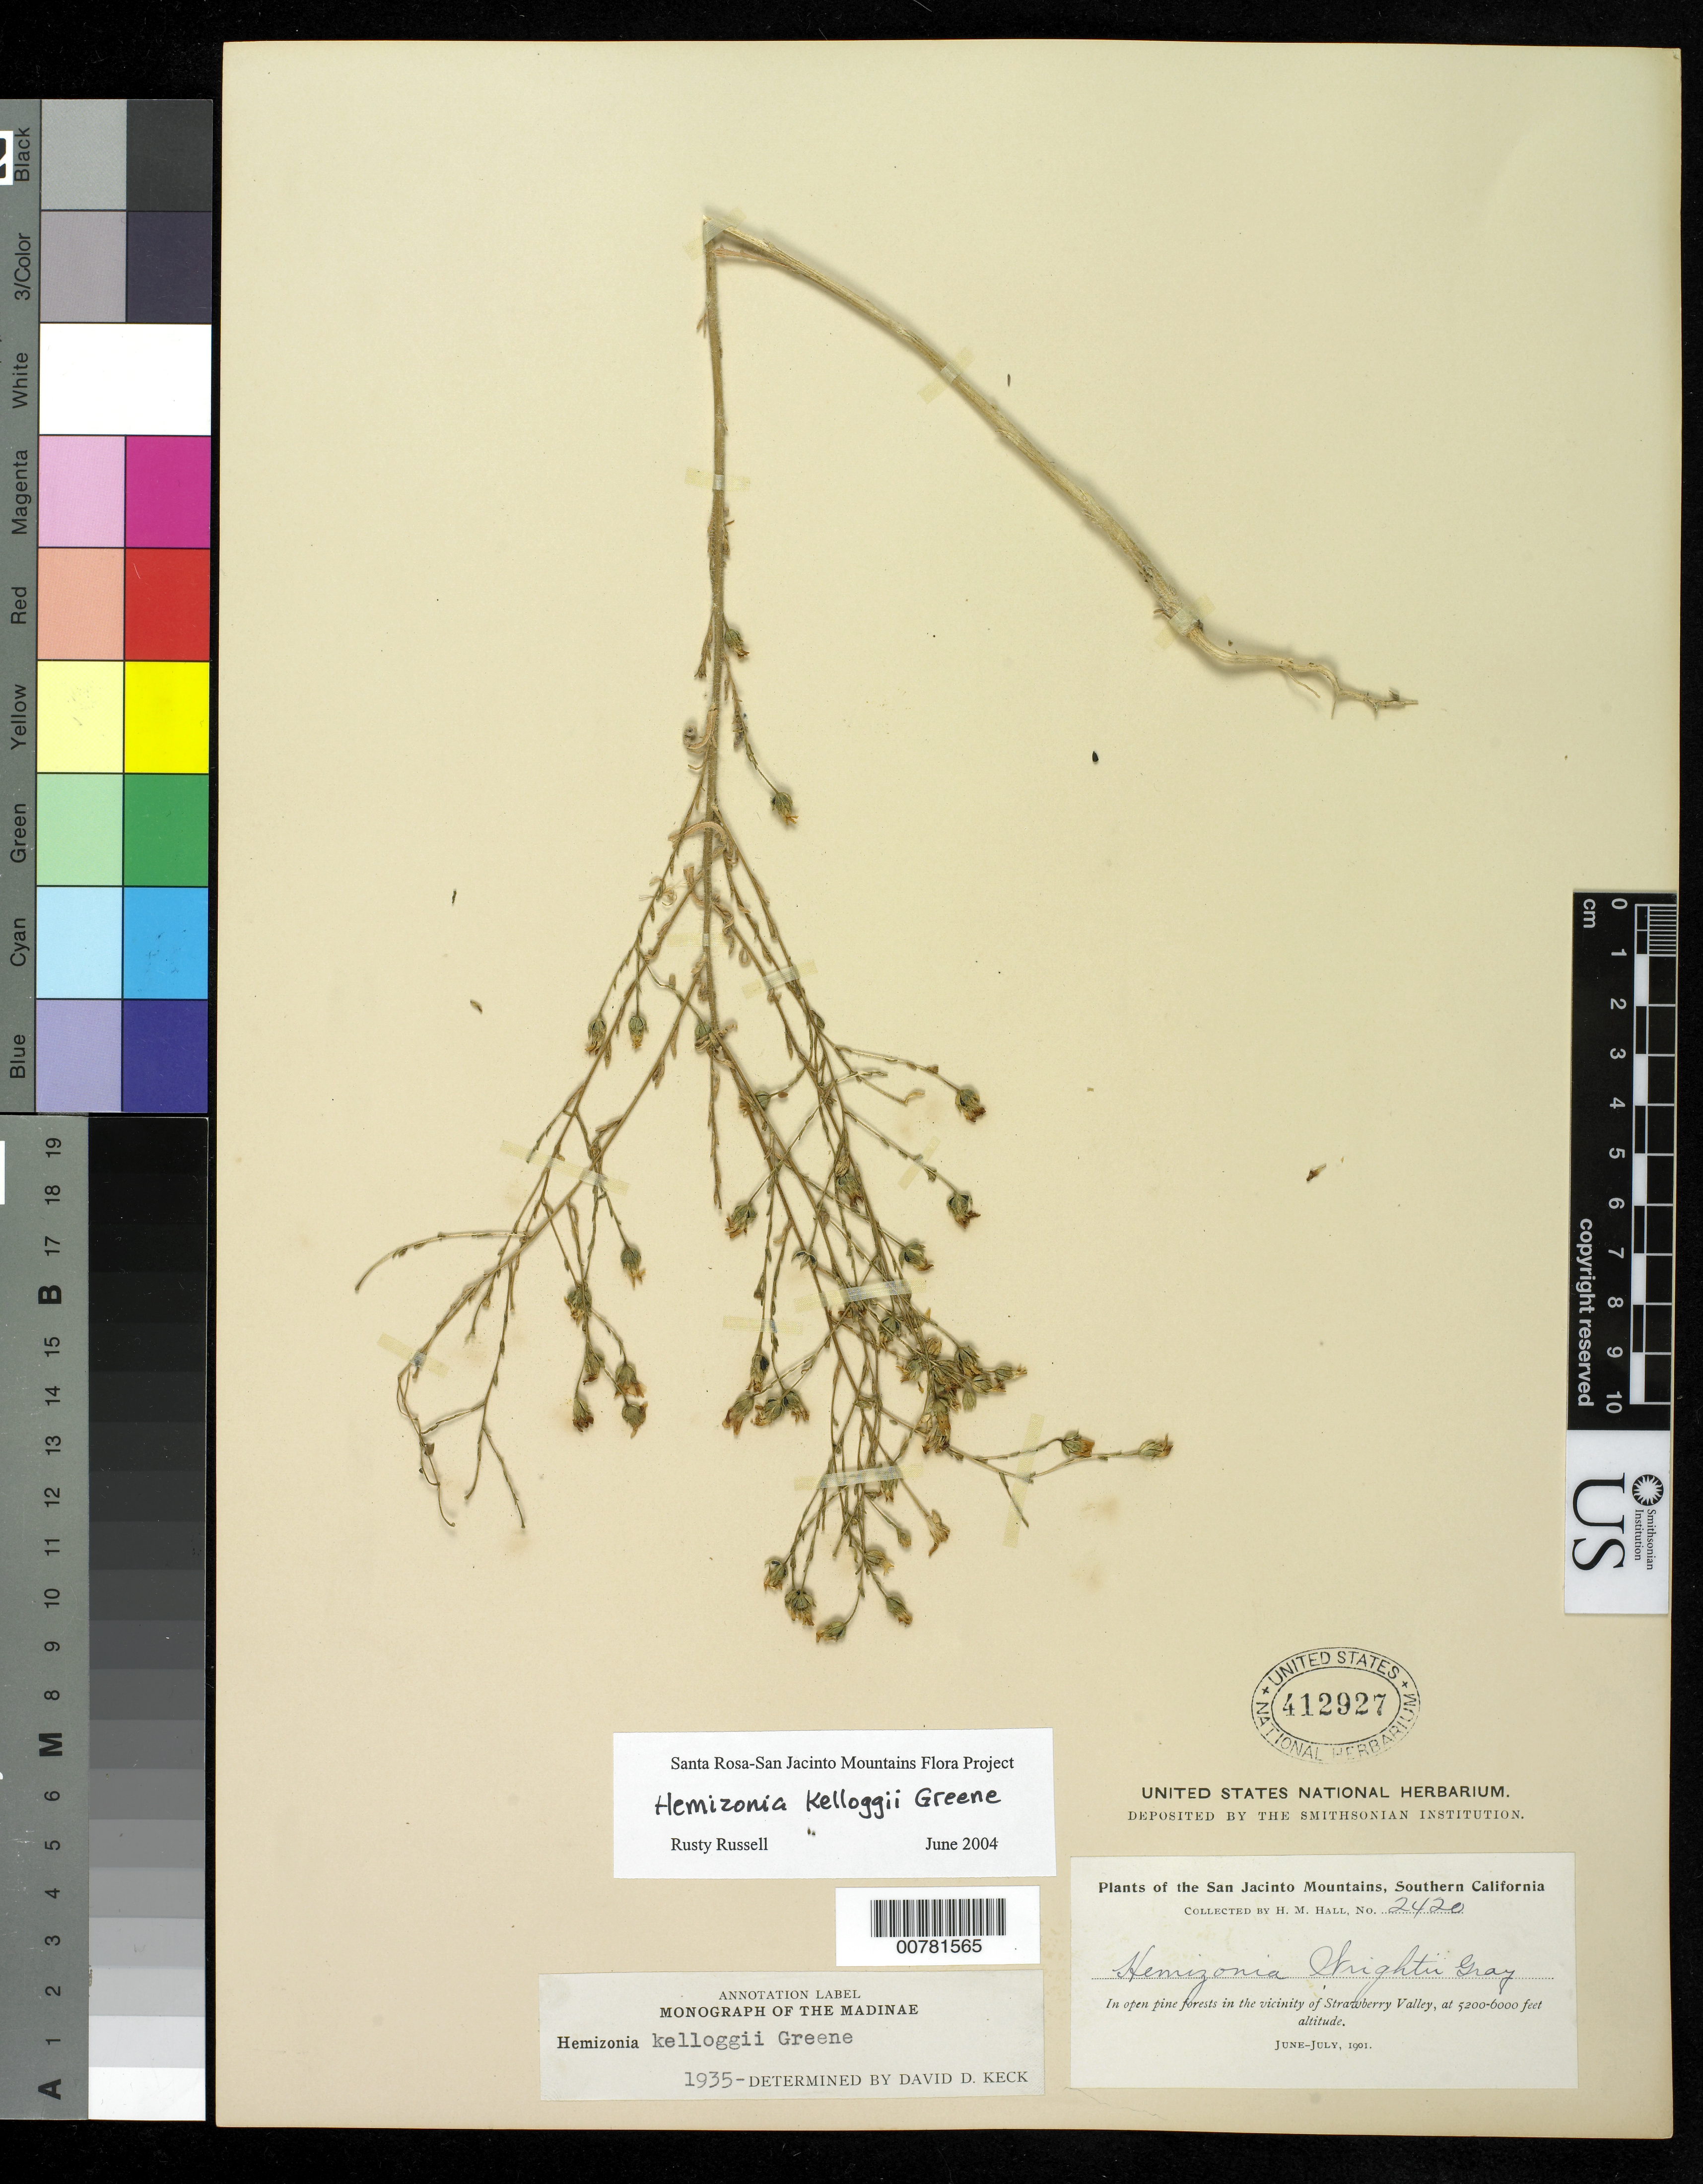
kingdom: Plantae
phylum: Tracheophyta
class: Magnoliopsida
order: Asterales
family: Asteraceae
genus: Deinandra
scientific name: Deinandra kelloggii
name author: (Greene) Greene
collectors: H. M. Hall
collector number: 2420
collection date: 1901-06/1901-07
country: United States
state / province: California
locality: Southern California. In the vicinity of Strawberry Valley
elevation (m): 1585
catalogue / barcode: US 412927